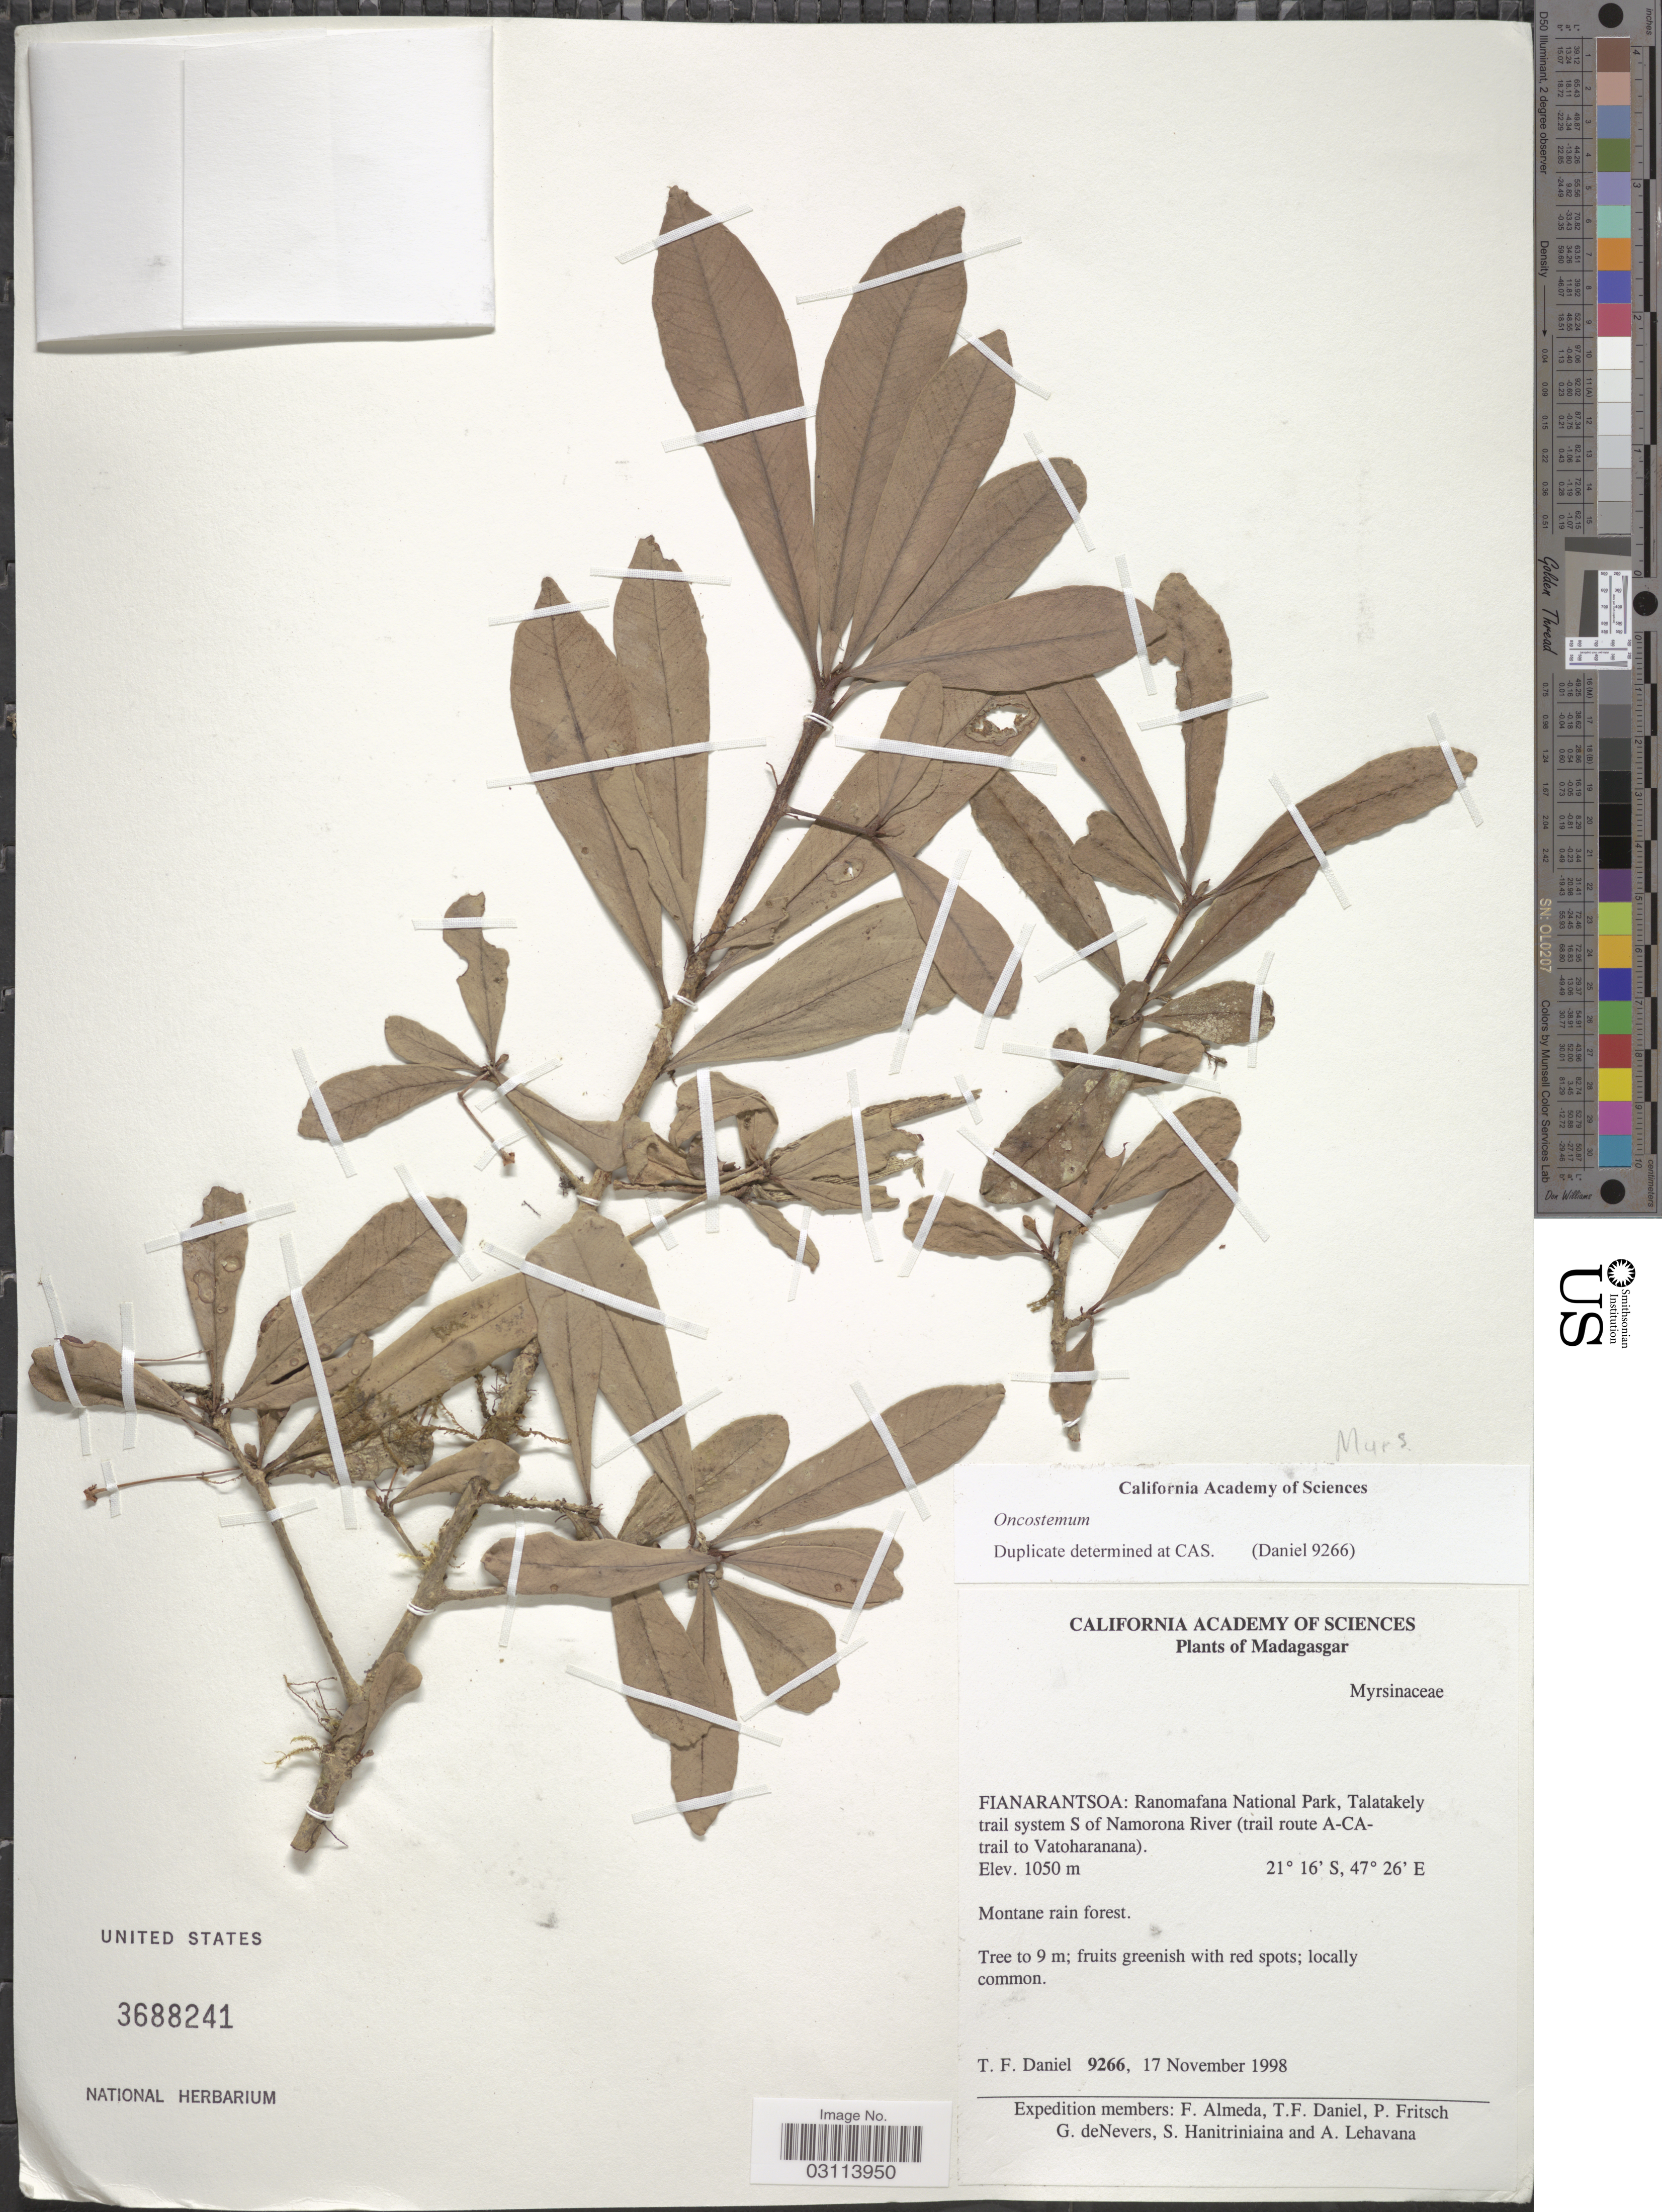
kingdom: Plantae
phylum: Tracheophyta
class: Magnoliopsida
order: Ericales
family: Primulaceae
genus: Oncostemon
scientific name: Oncostemon sp.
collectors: T. F. Daniel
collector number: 9266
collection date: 1998-11-17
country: Madagascar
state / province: Vatovavy Fitovinany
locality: Ranomafana National Park, Talatakely trail system S of Namorona River (trail route A-CA- trail to Vatoharanana).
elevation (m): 1050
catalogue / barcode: US 3688241